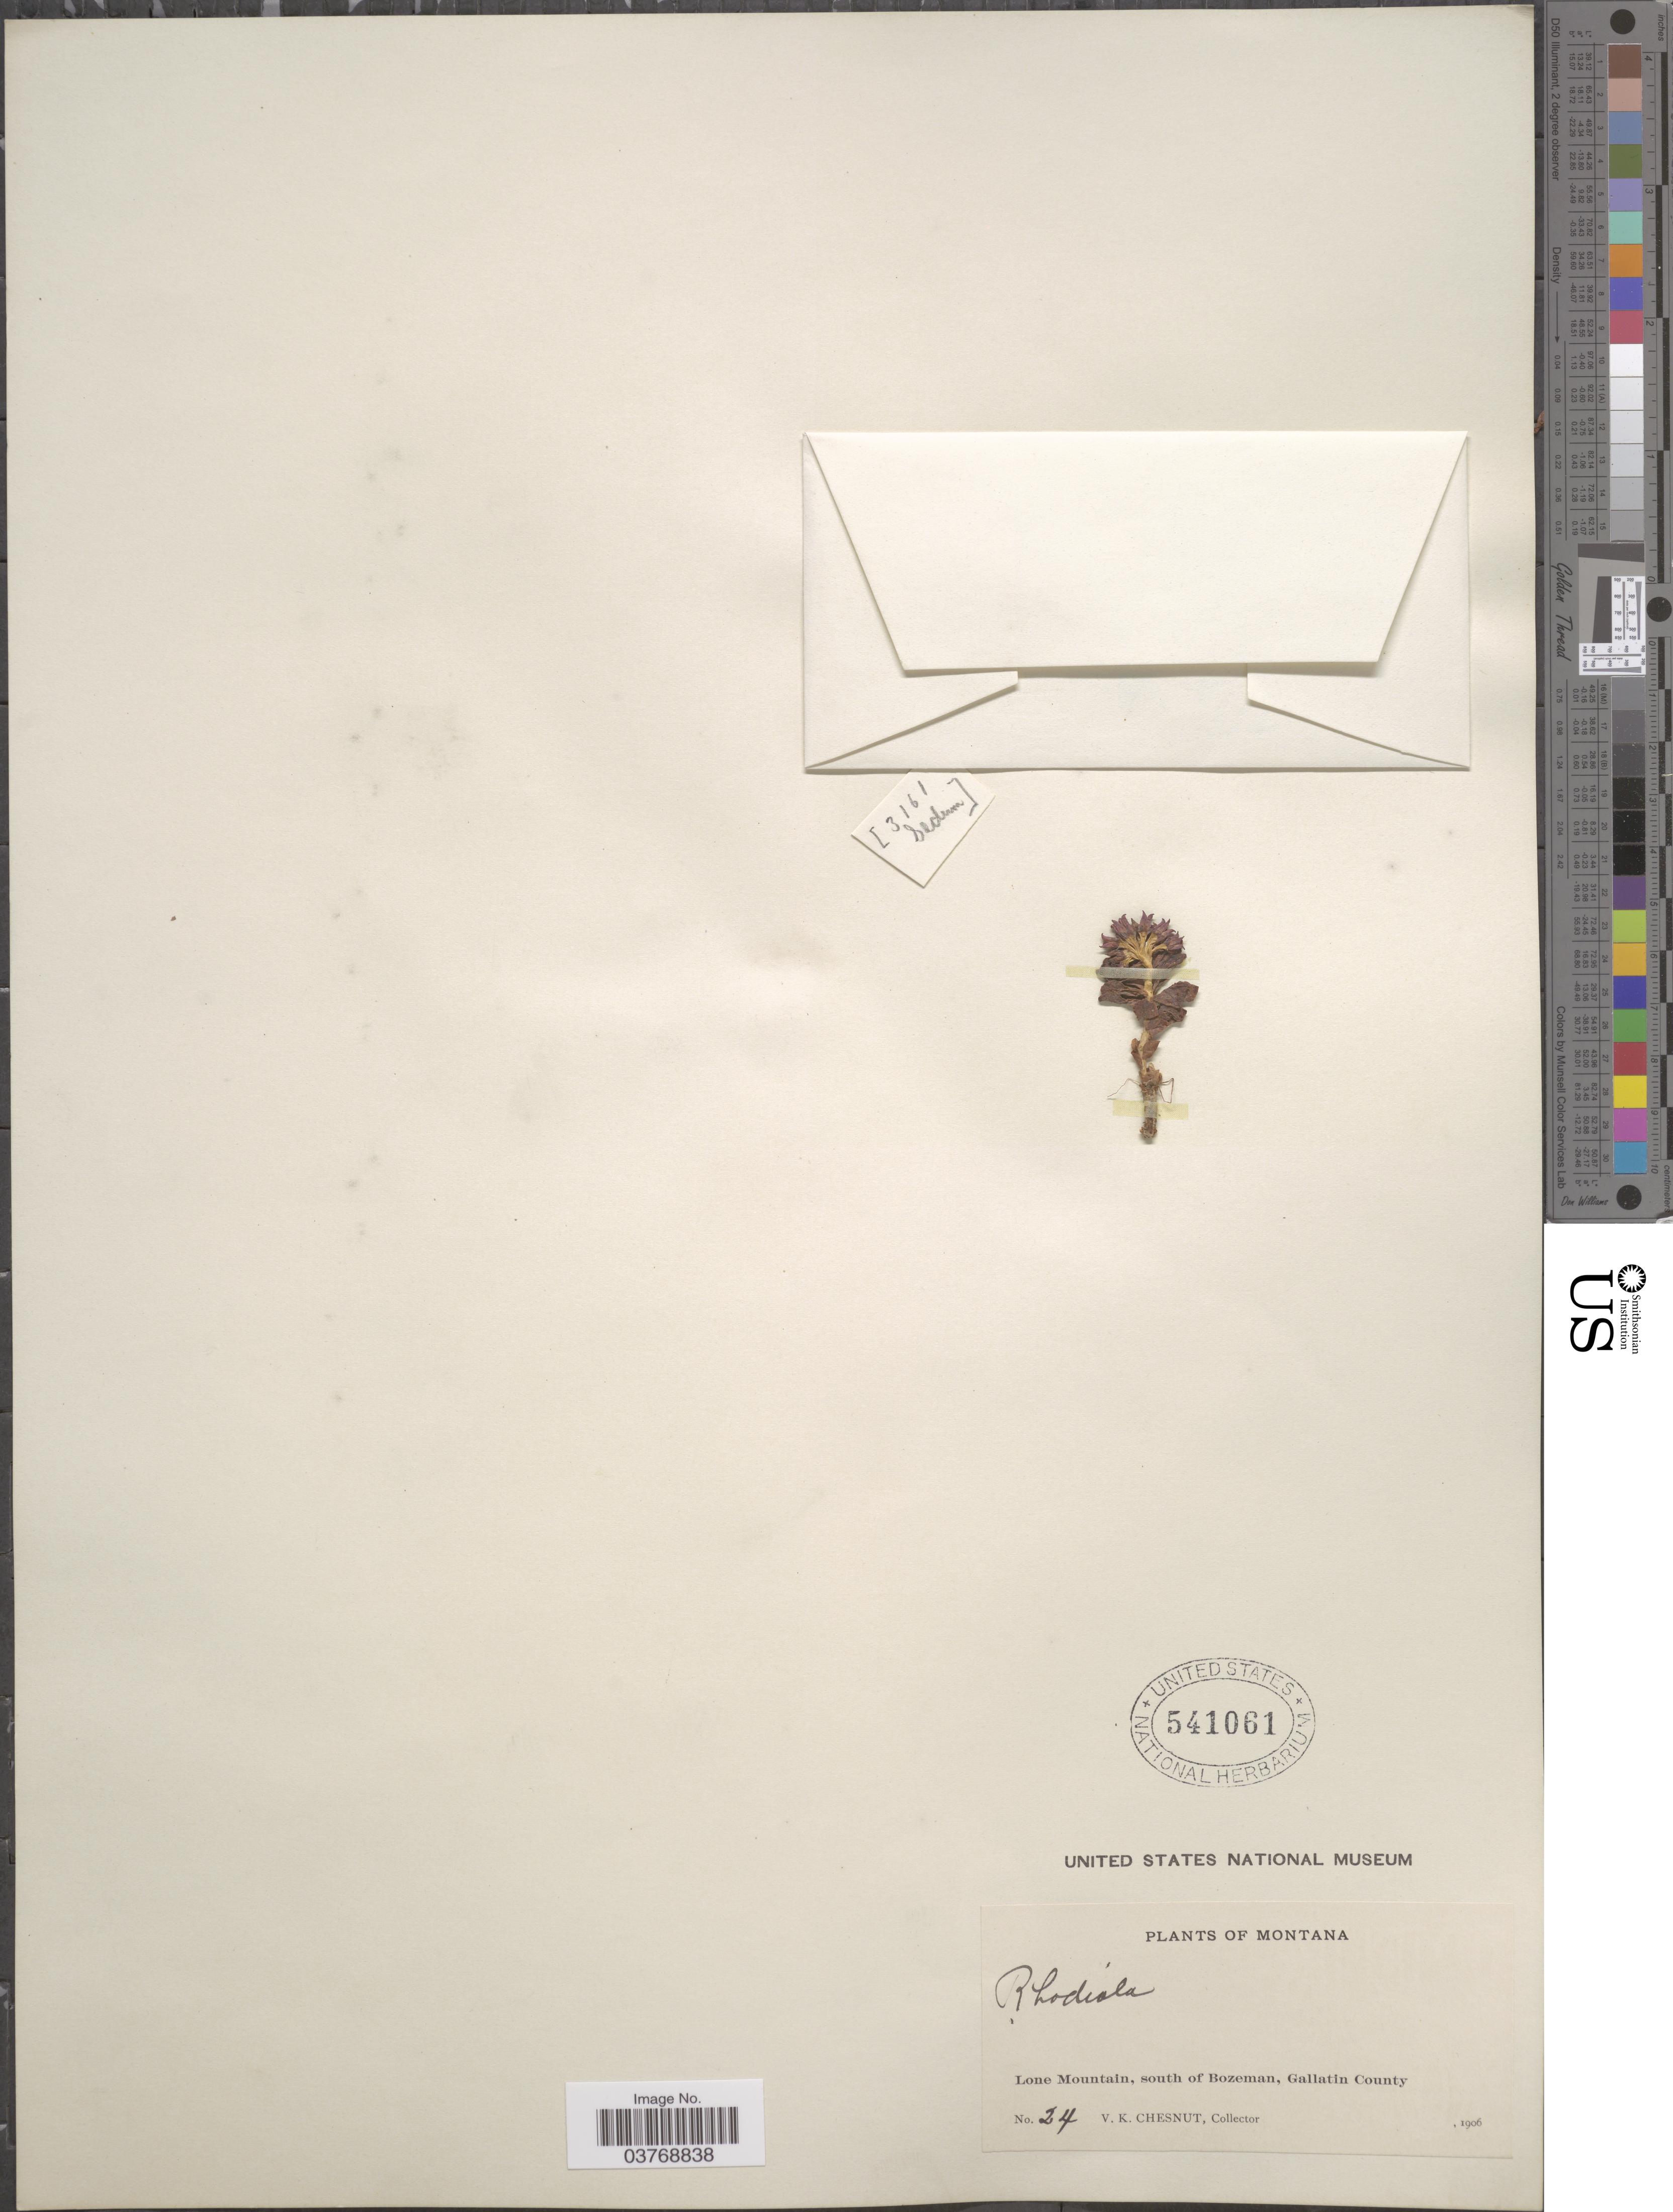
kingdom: Plantae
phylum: Tracheophyta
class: Magnoliopsida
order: Saxifragales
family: Crassulaceae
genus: Rhodiola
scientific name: Rhodiola integrifolia subsp. integrifolia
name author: Raf.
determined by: Strong, Mark T., (BOT), Smithsonian Institution - National Museum of Natural History (UNITED STATES)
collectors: V. Chesnut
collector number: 24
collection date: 1906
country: United States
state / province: Montana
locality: Lone Mountain, south of Bozeman, Gallatin County.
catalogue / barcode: US 541061